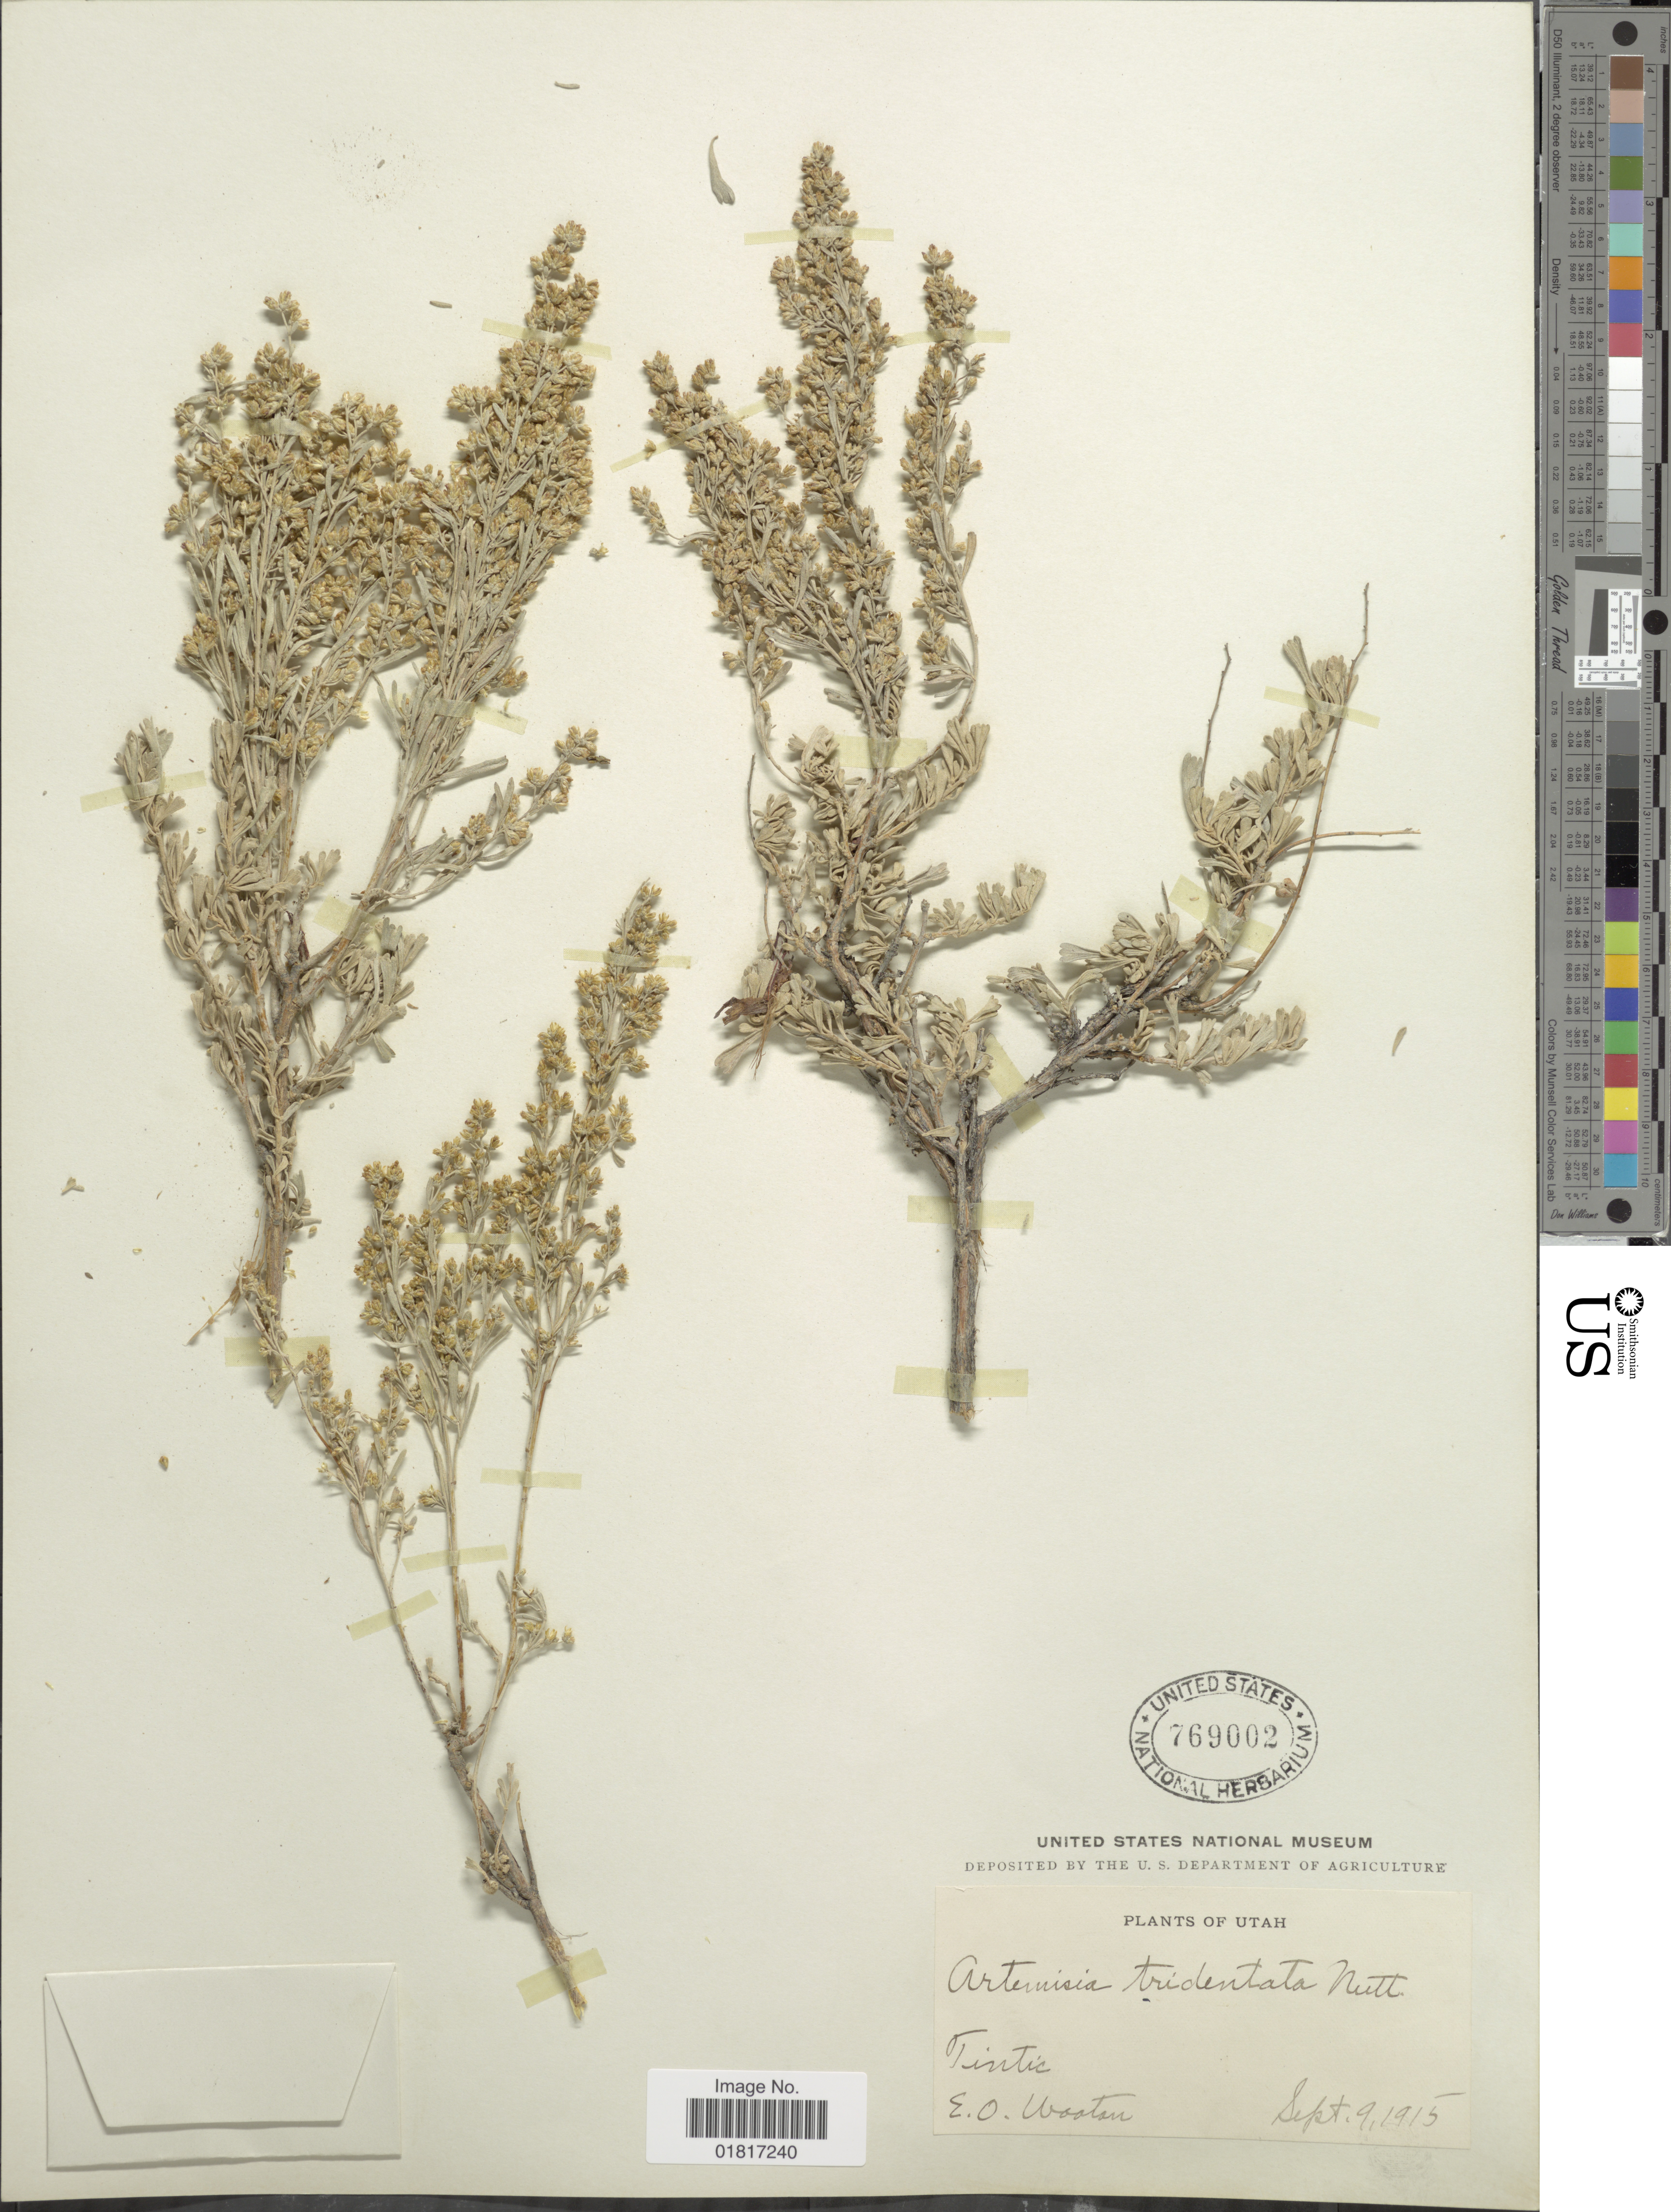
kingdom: Plantae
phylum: Tracheophyta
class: Magnoliopsida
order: Asterales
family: Asteraceae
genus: Artemisia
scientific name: Artemisia tridentata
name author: Nutt.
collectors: E. O. Wooton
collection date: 1915-09-09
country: United States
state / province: Utah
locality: Tintic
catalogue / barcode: US 769002